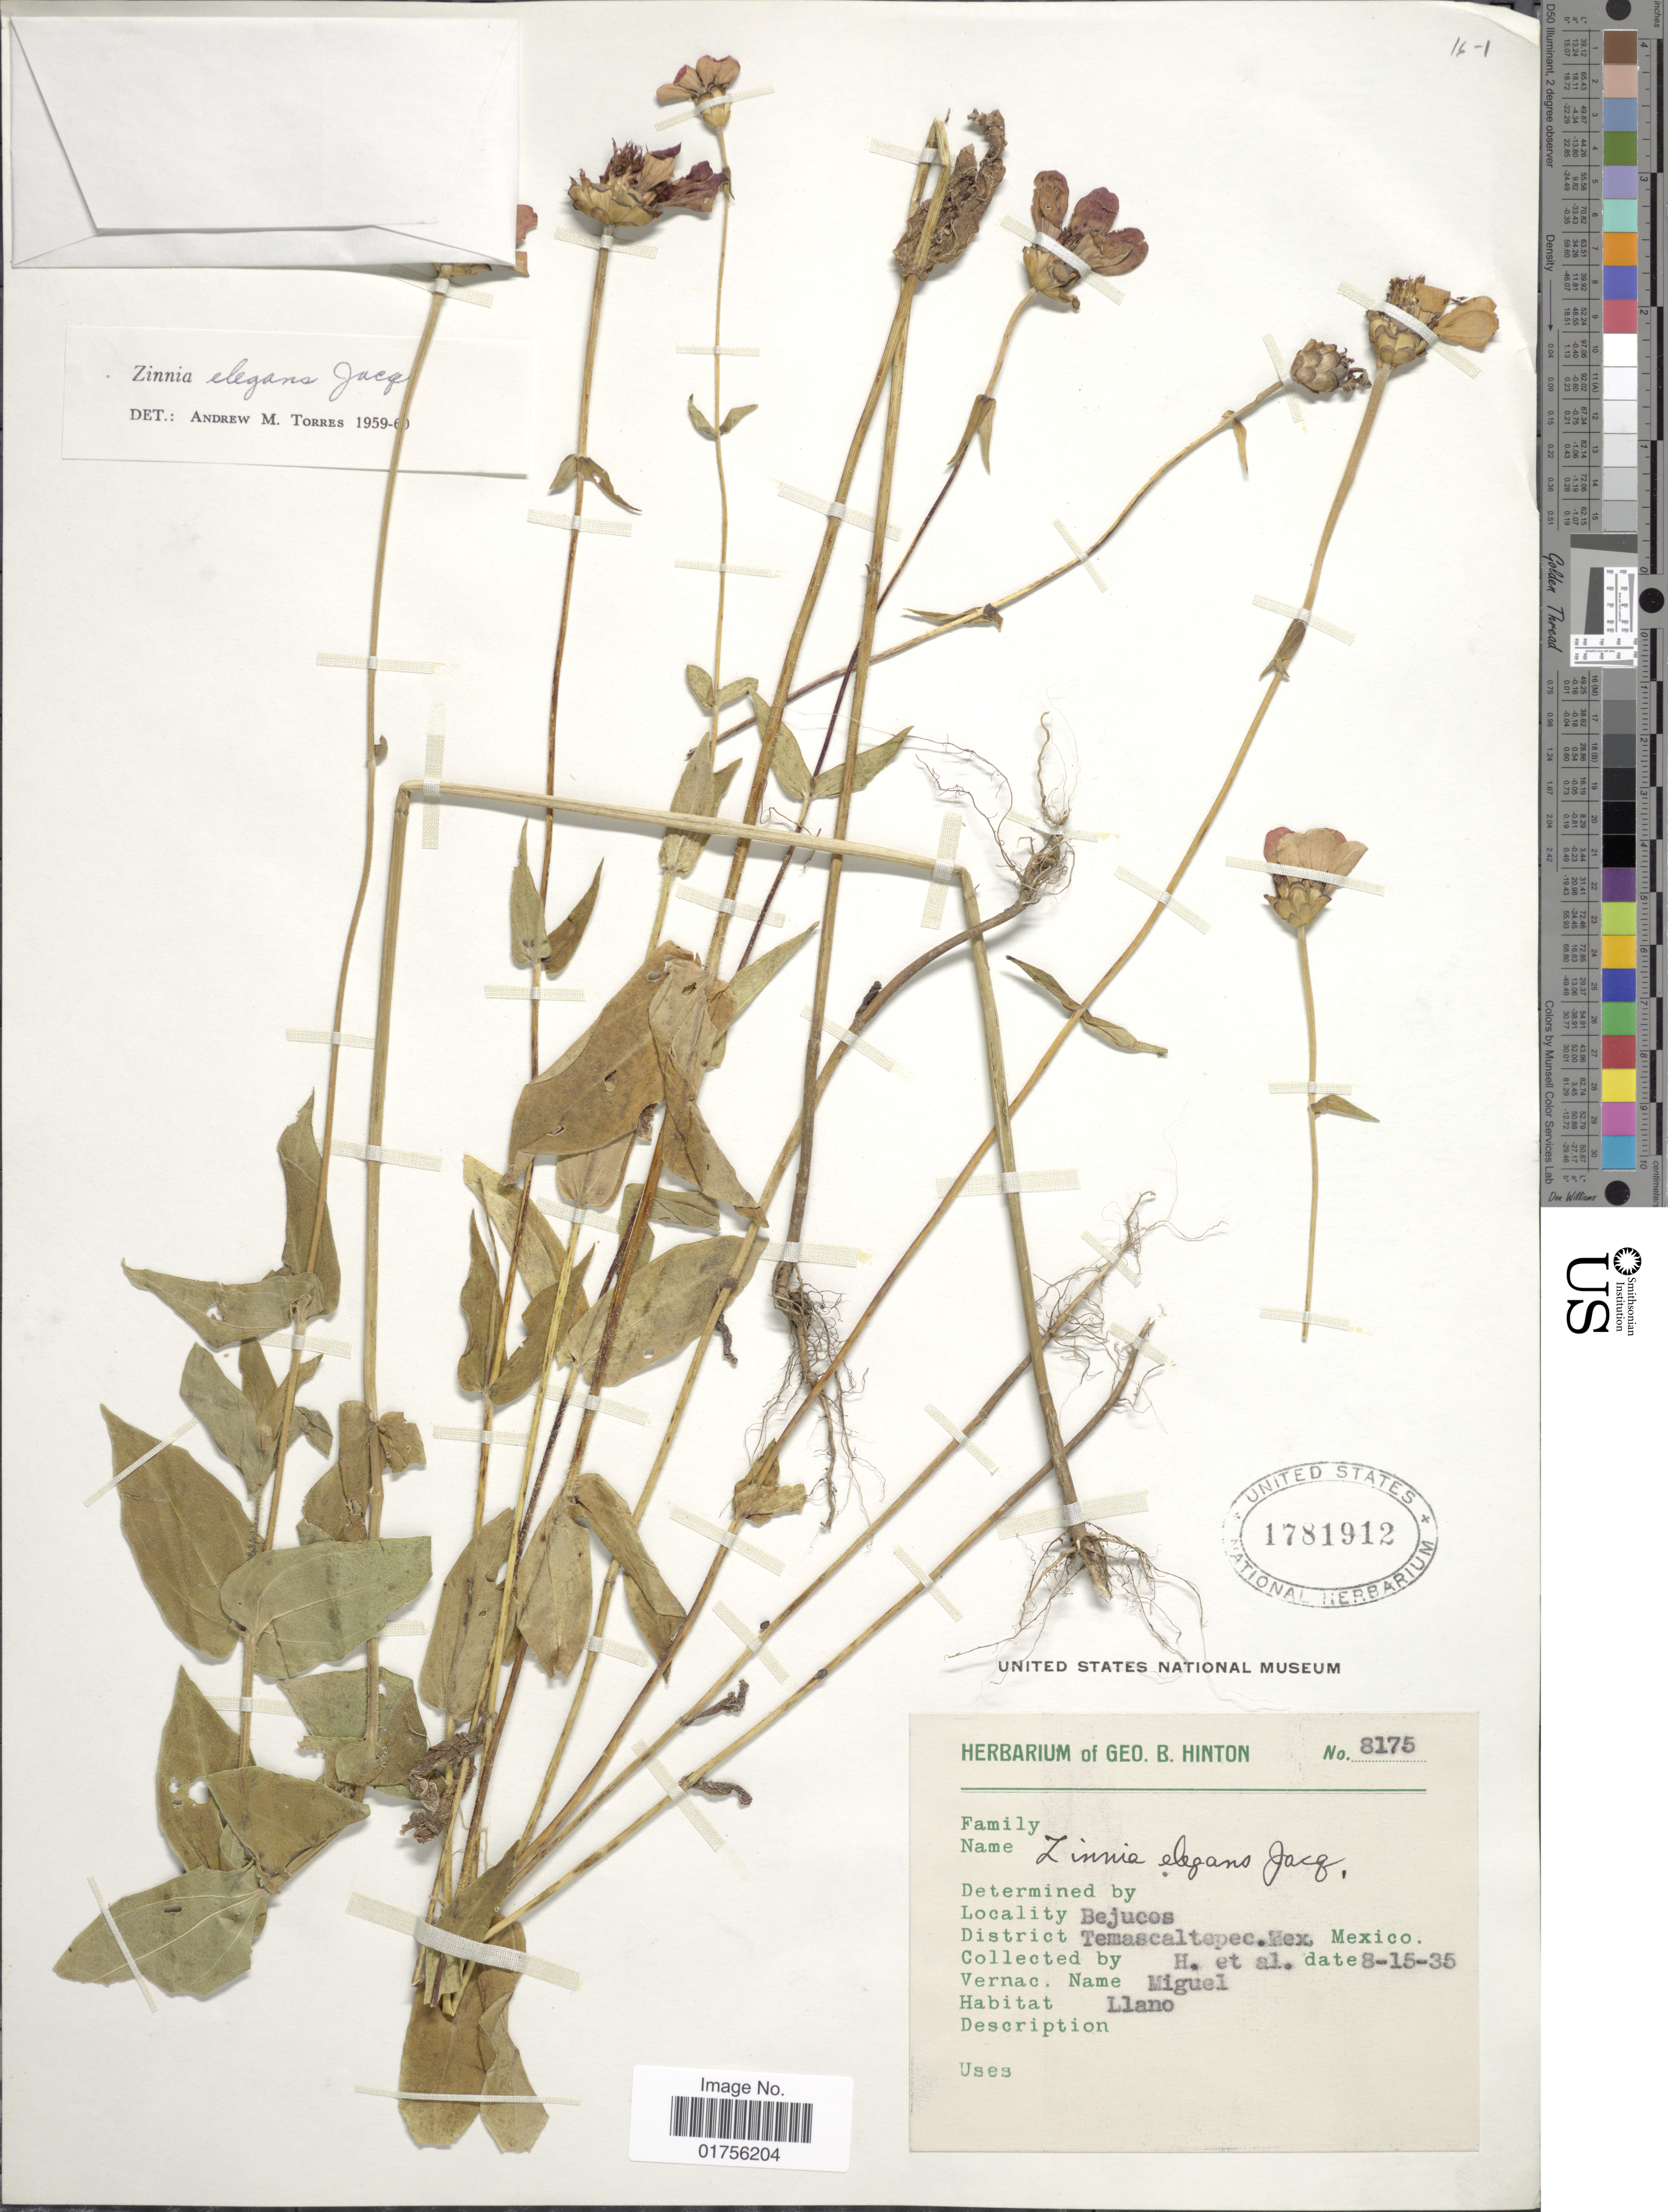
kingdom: Plantae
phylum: Tracheophyta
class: Magnoliopsida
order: Asterales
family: Asteraceae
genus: Zinnia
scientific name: Zinnia elegans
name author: Jacq.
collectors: G. B. Hinton & et al.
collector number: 8175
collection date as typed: Transcribed d/m/y: 15/8/35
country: Mexico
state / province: México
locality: Bejucos, Temascaltepec, Mex. Mexico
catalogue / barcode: US 1781912